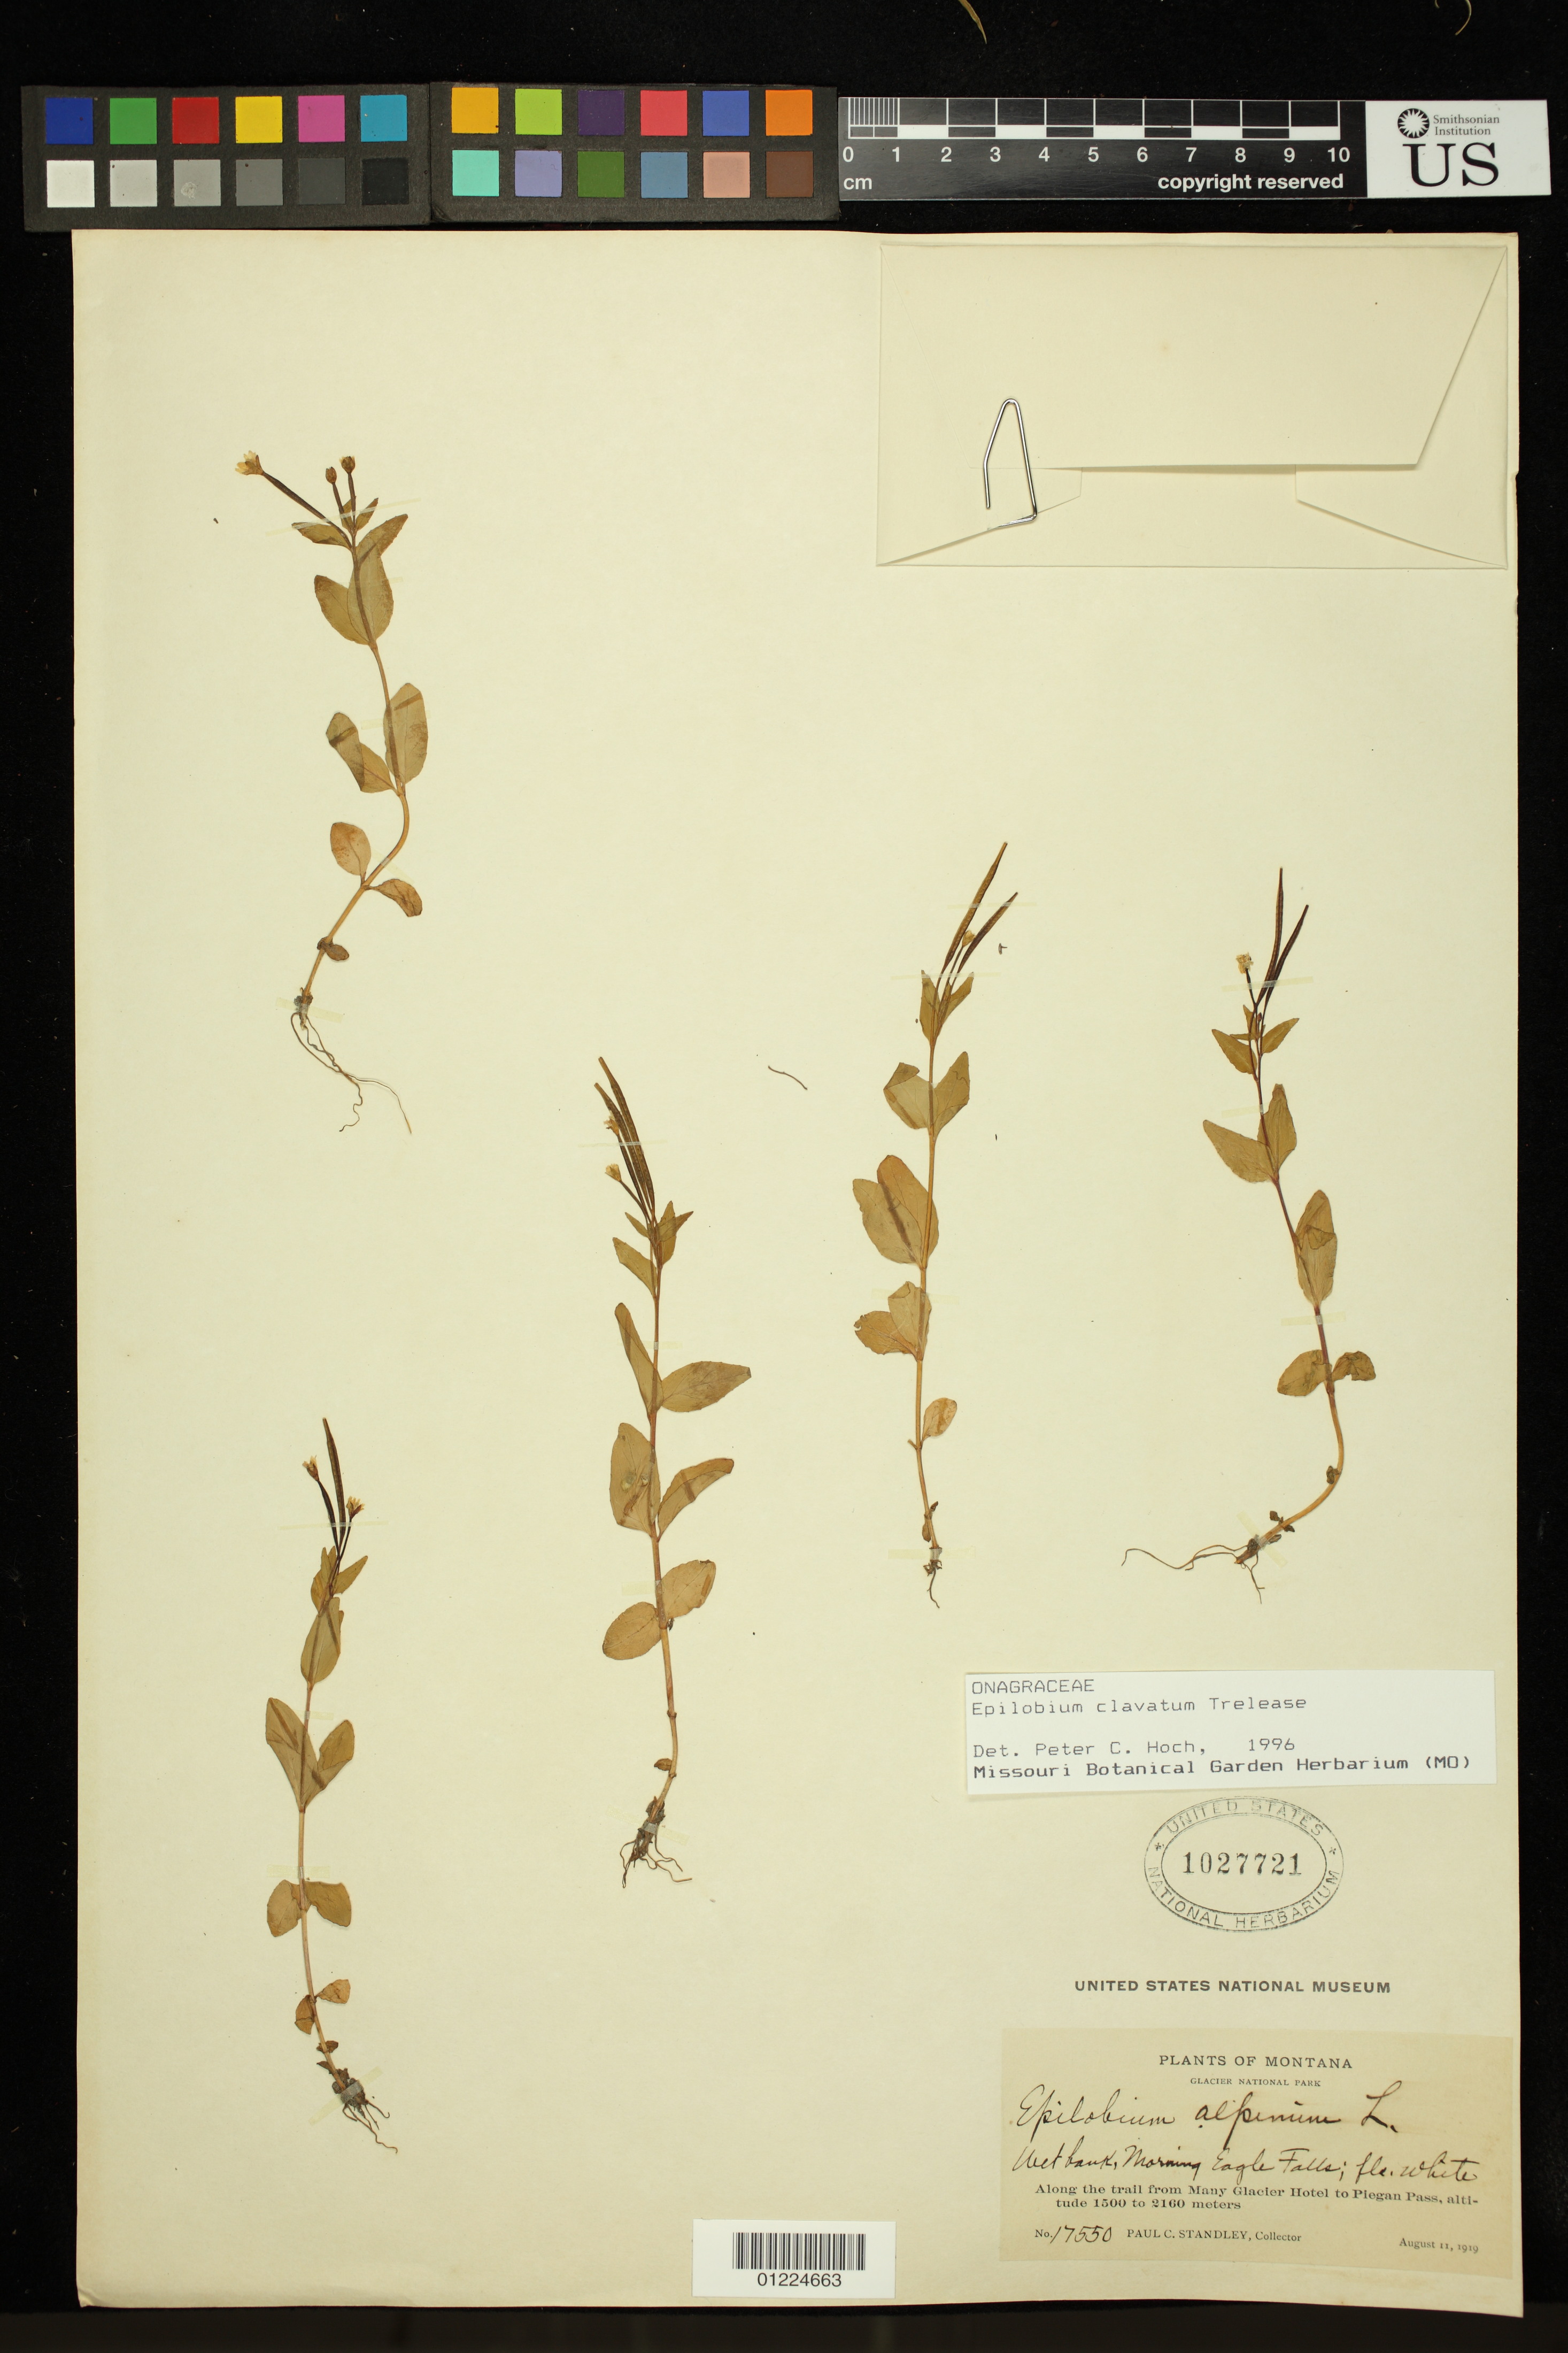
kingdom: Plantae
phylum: Tracheophyta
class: Magnoliopsida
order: Myrtales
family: Onagraceae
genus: Epilobium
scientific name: Epilobium clavatum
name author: Hausskn.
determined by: Hoch, P. C.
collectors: P. C. Standley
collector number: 17550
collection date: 1919-08-11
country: United States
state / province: Montana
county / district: Glacier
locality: Along the trail from Many Glacier Hotel to Piegan Pass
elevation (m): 1500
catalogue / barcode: US 1027721